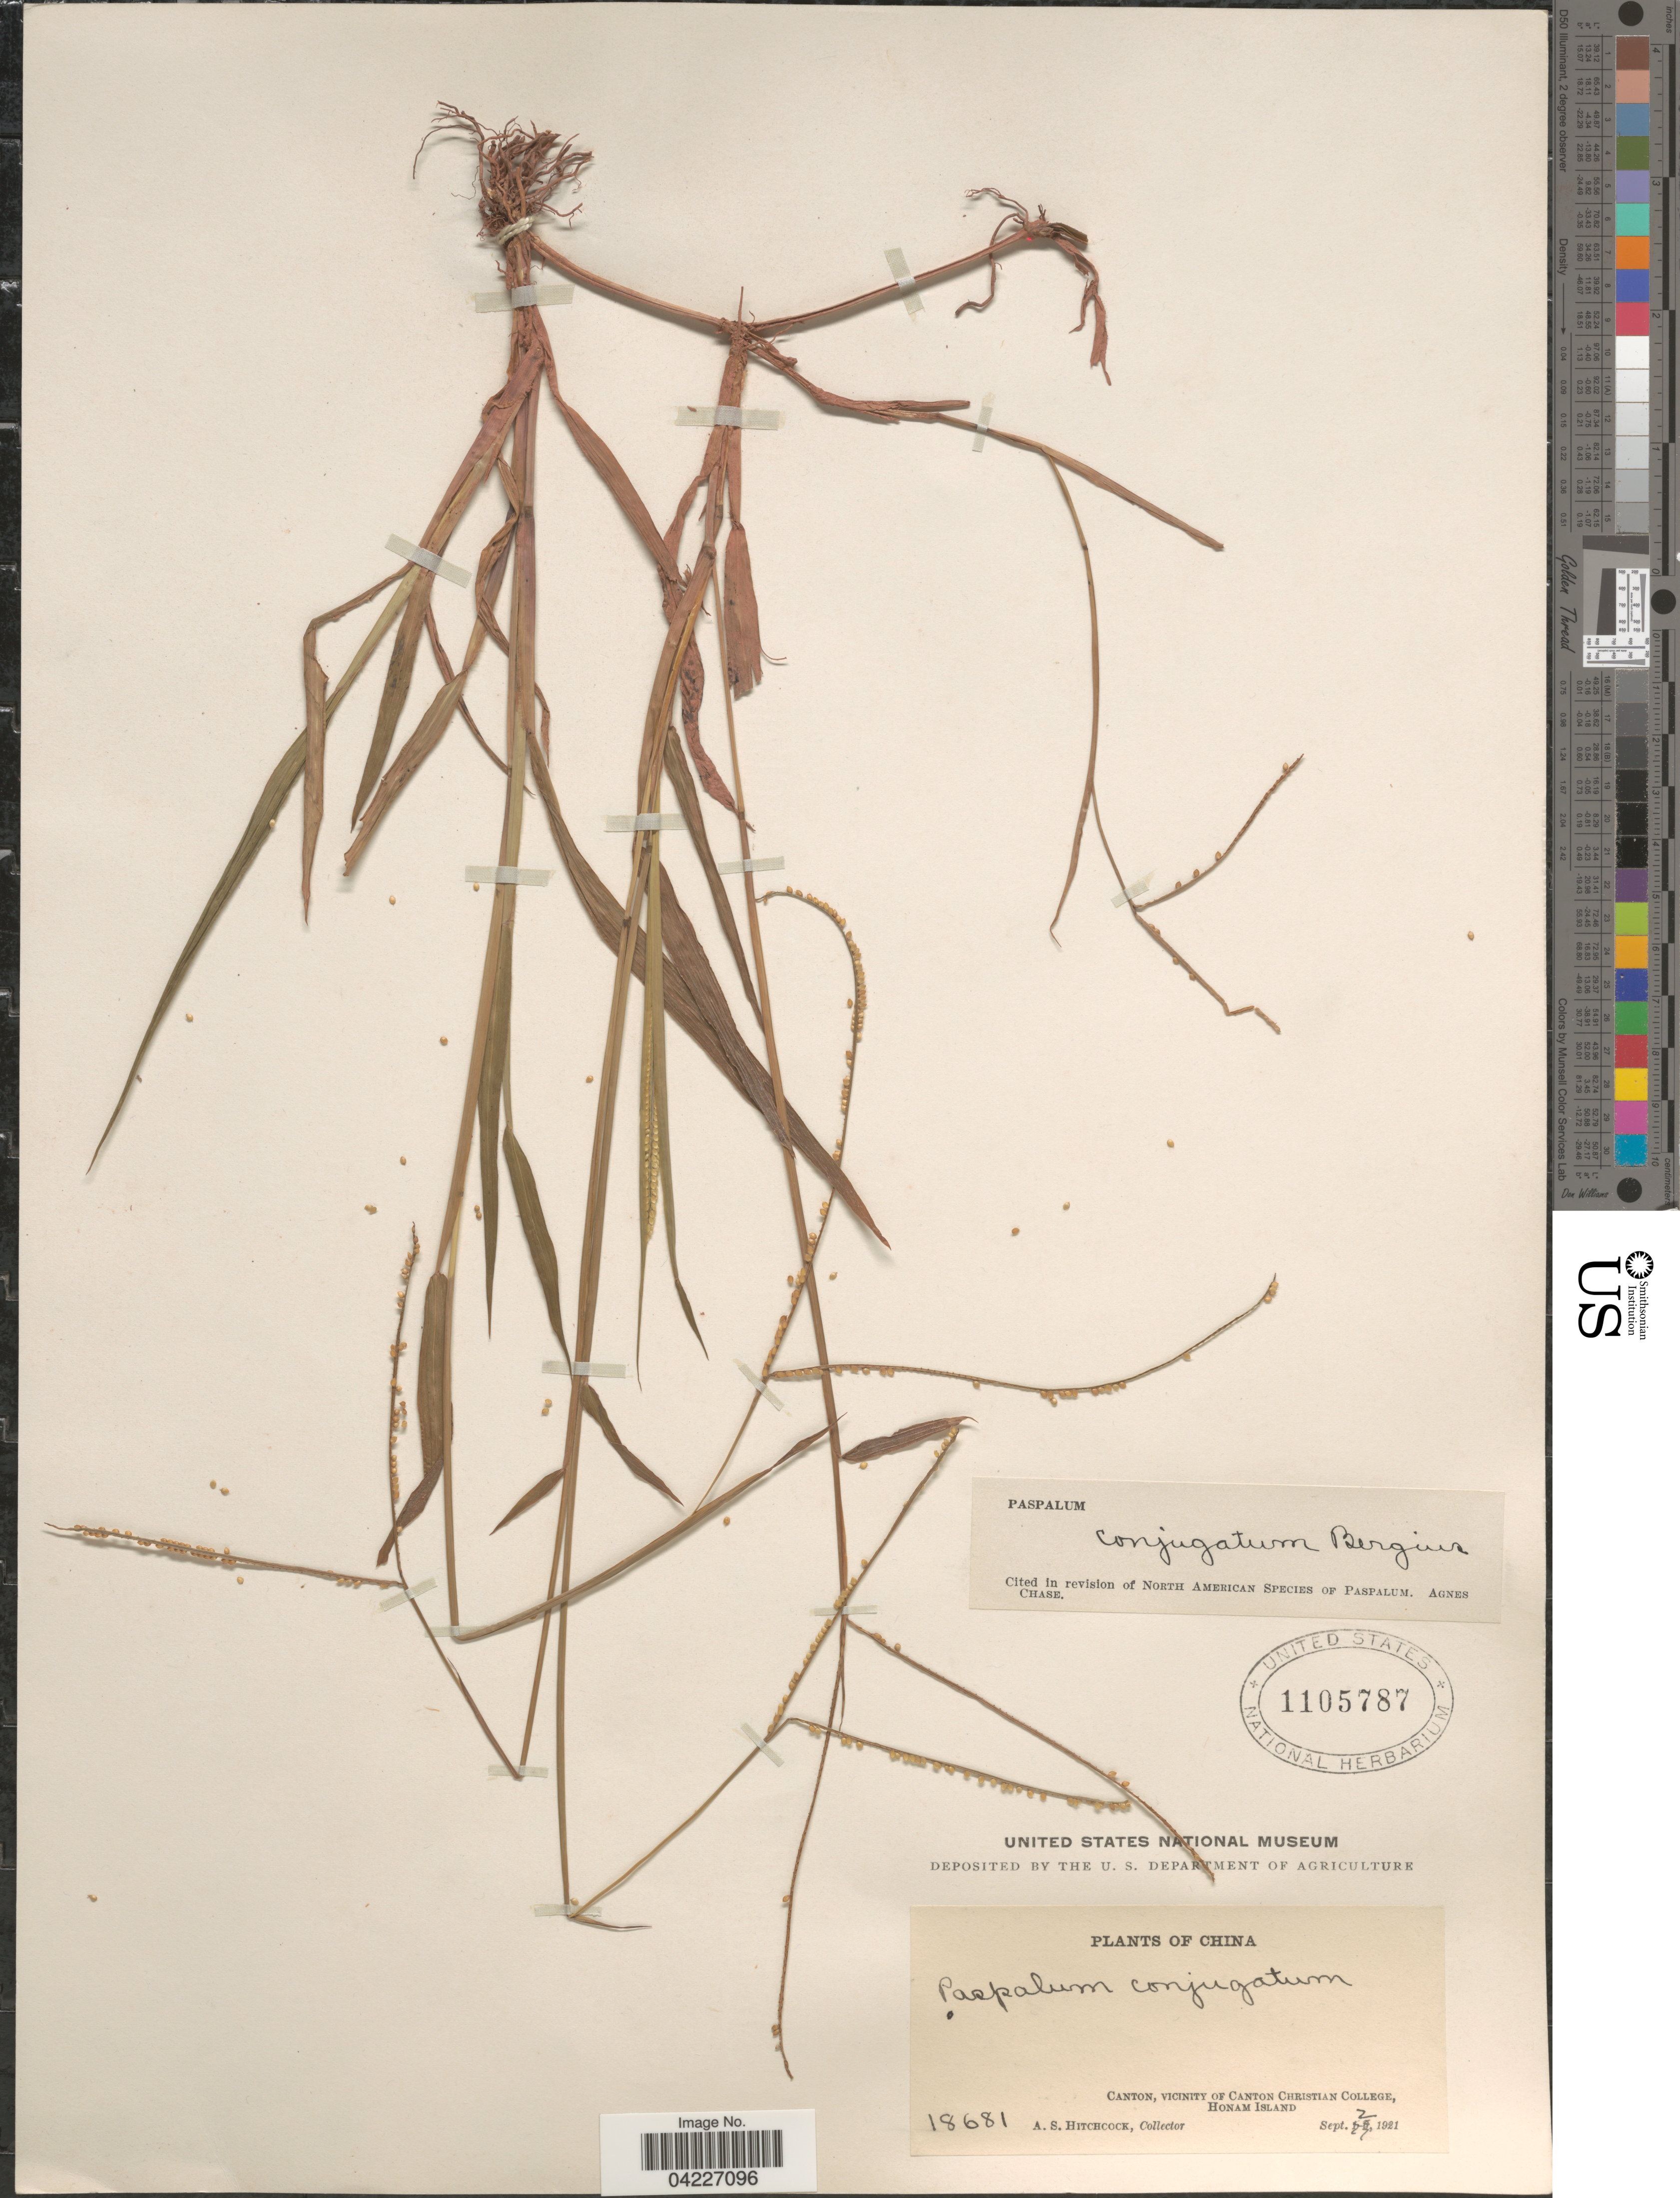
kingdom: Plantae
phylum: Tracheophyta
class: Liliopsida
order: Poales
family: Poaceae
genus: Paspalum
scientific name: Paspalum conjugatum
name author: P.J. Bergius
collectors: A. S. Hitchcock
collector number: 18681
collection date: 1921-09-02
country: China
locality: Canton, vicinity of Canton Chirstian College, Honam Island.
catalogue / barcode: US 1105787